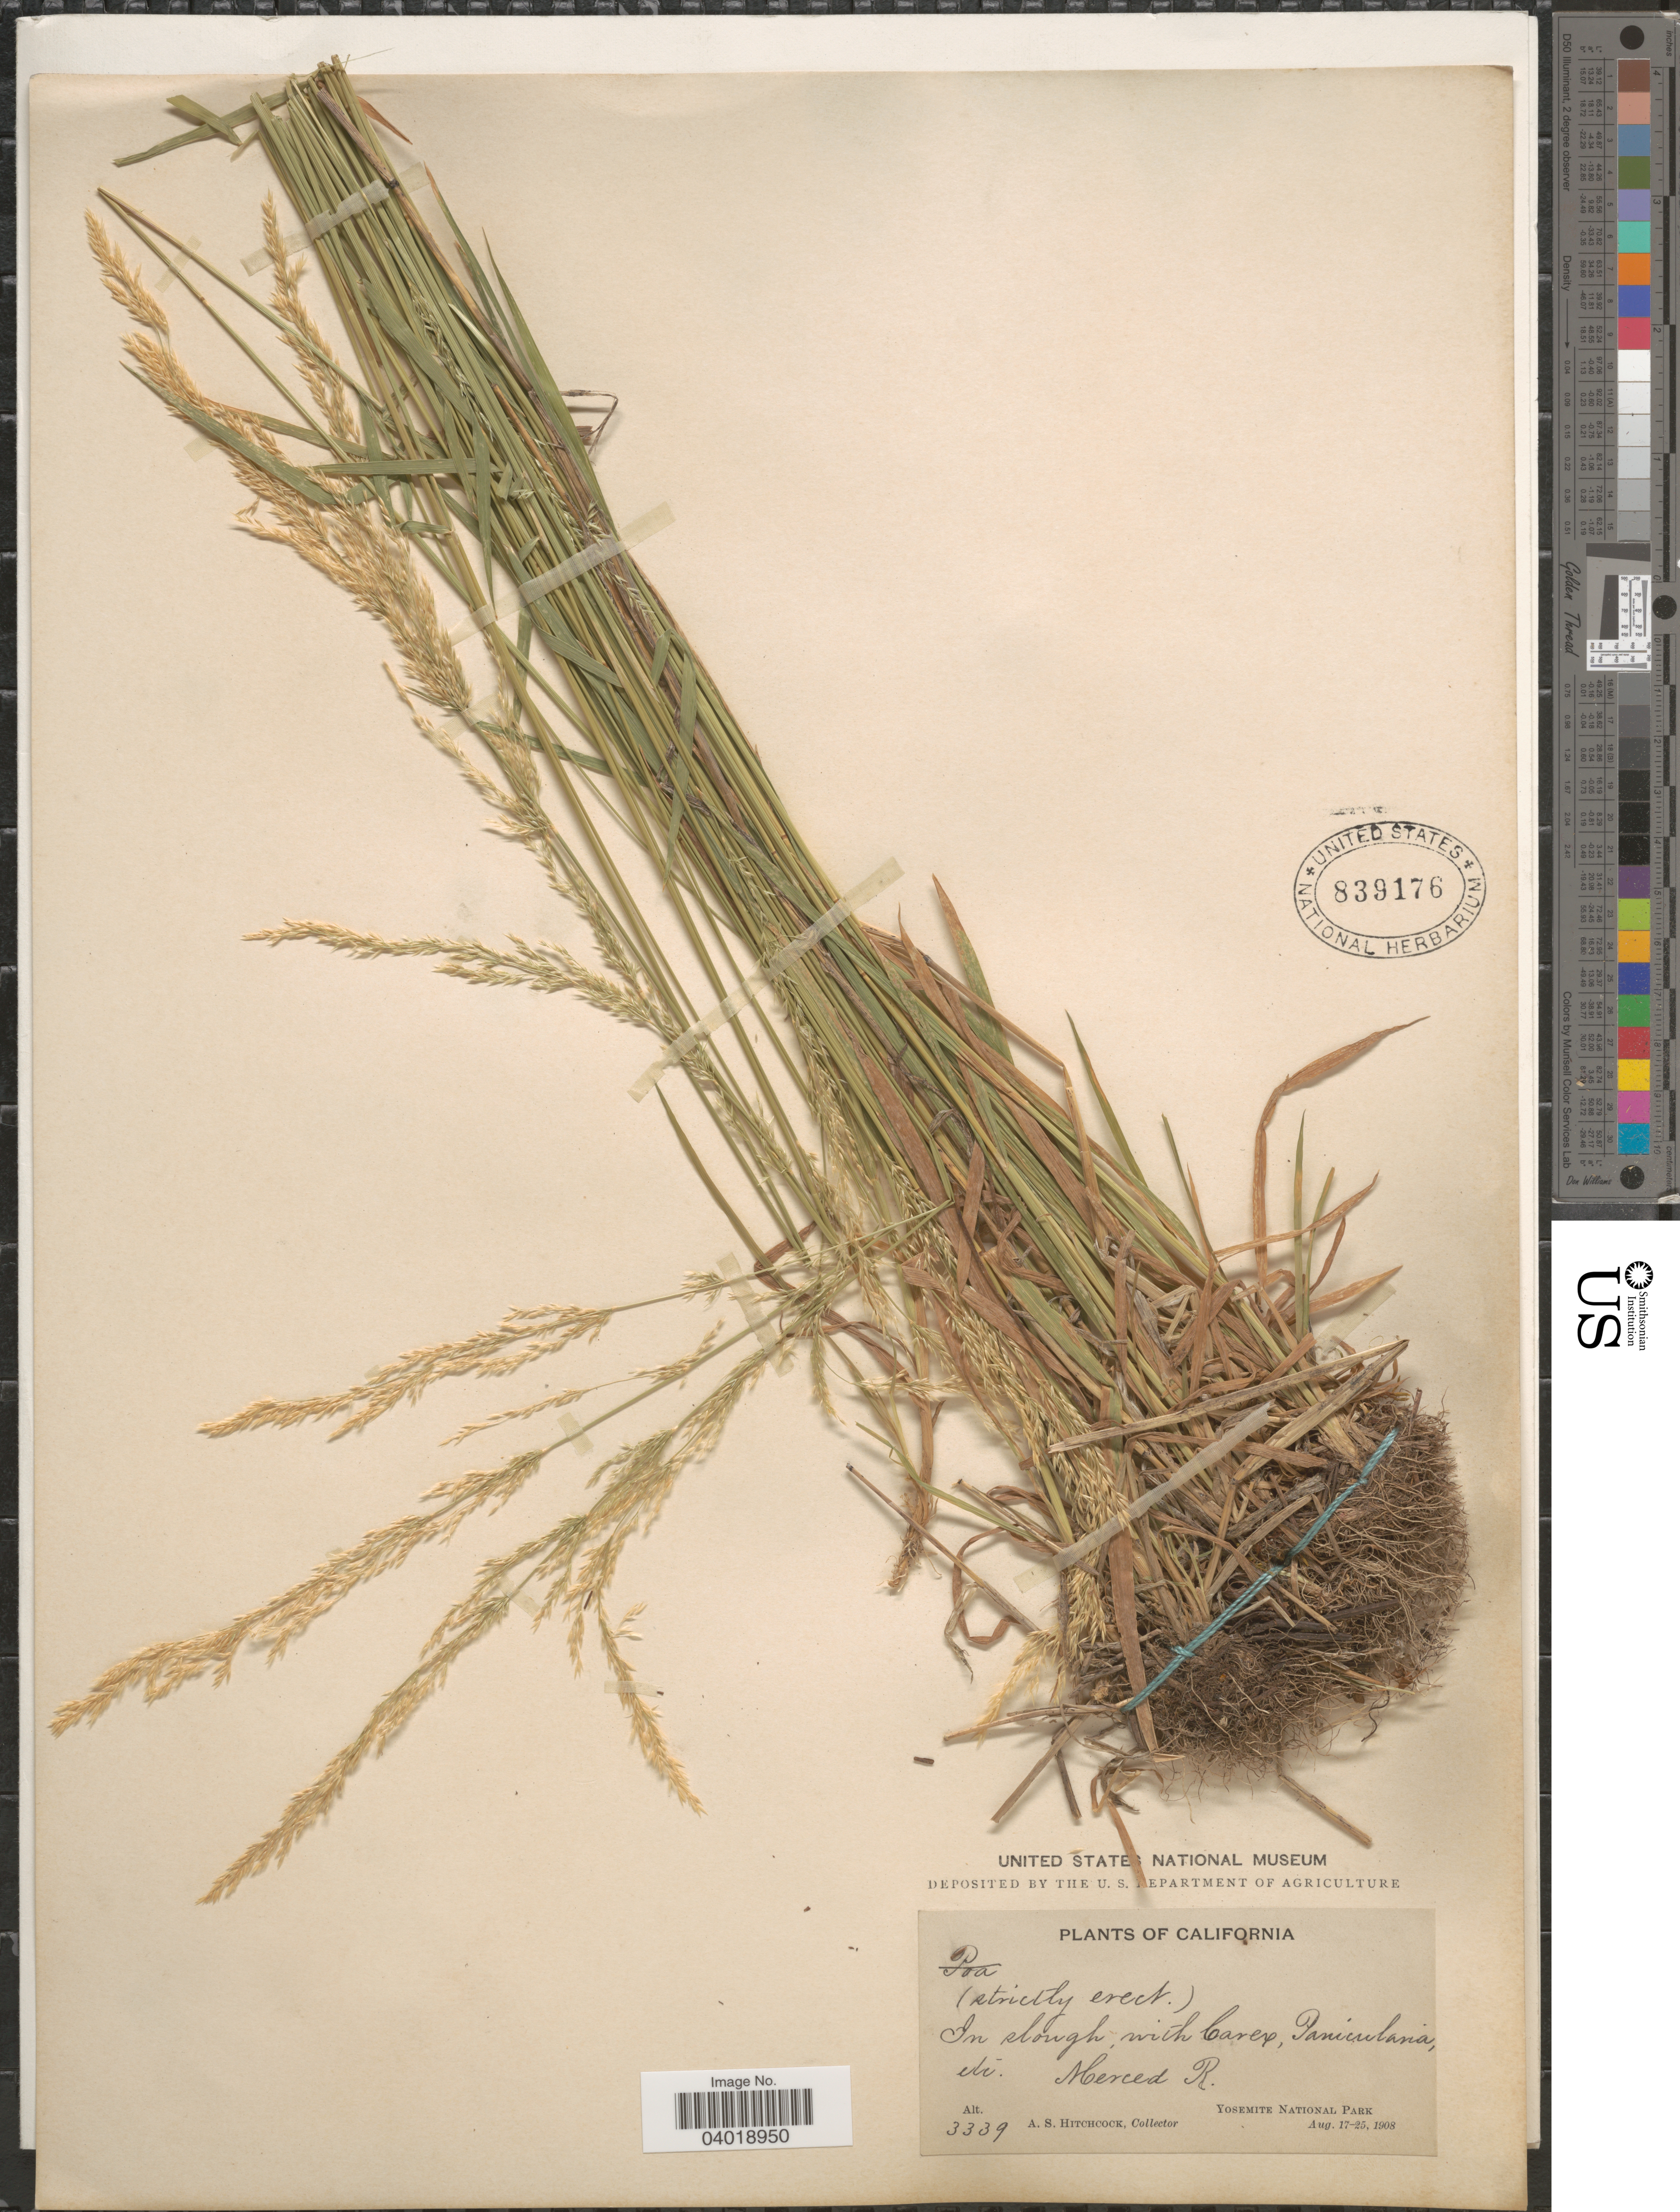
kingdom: Plantae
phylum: Tracheophyta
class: Liliopsida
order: Poales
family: Poaceae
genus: Agrostis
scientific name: Agrostis exarata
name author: Trin.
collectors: A. S. Hitchcock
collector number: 3339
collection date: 1908-08-17/1908-08-25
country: United States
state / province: California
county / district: Mariposa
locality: Merced R. Yosemite National Park.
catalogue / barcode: US 839176